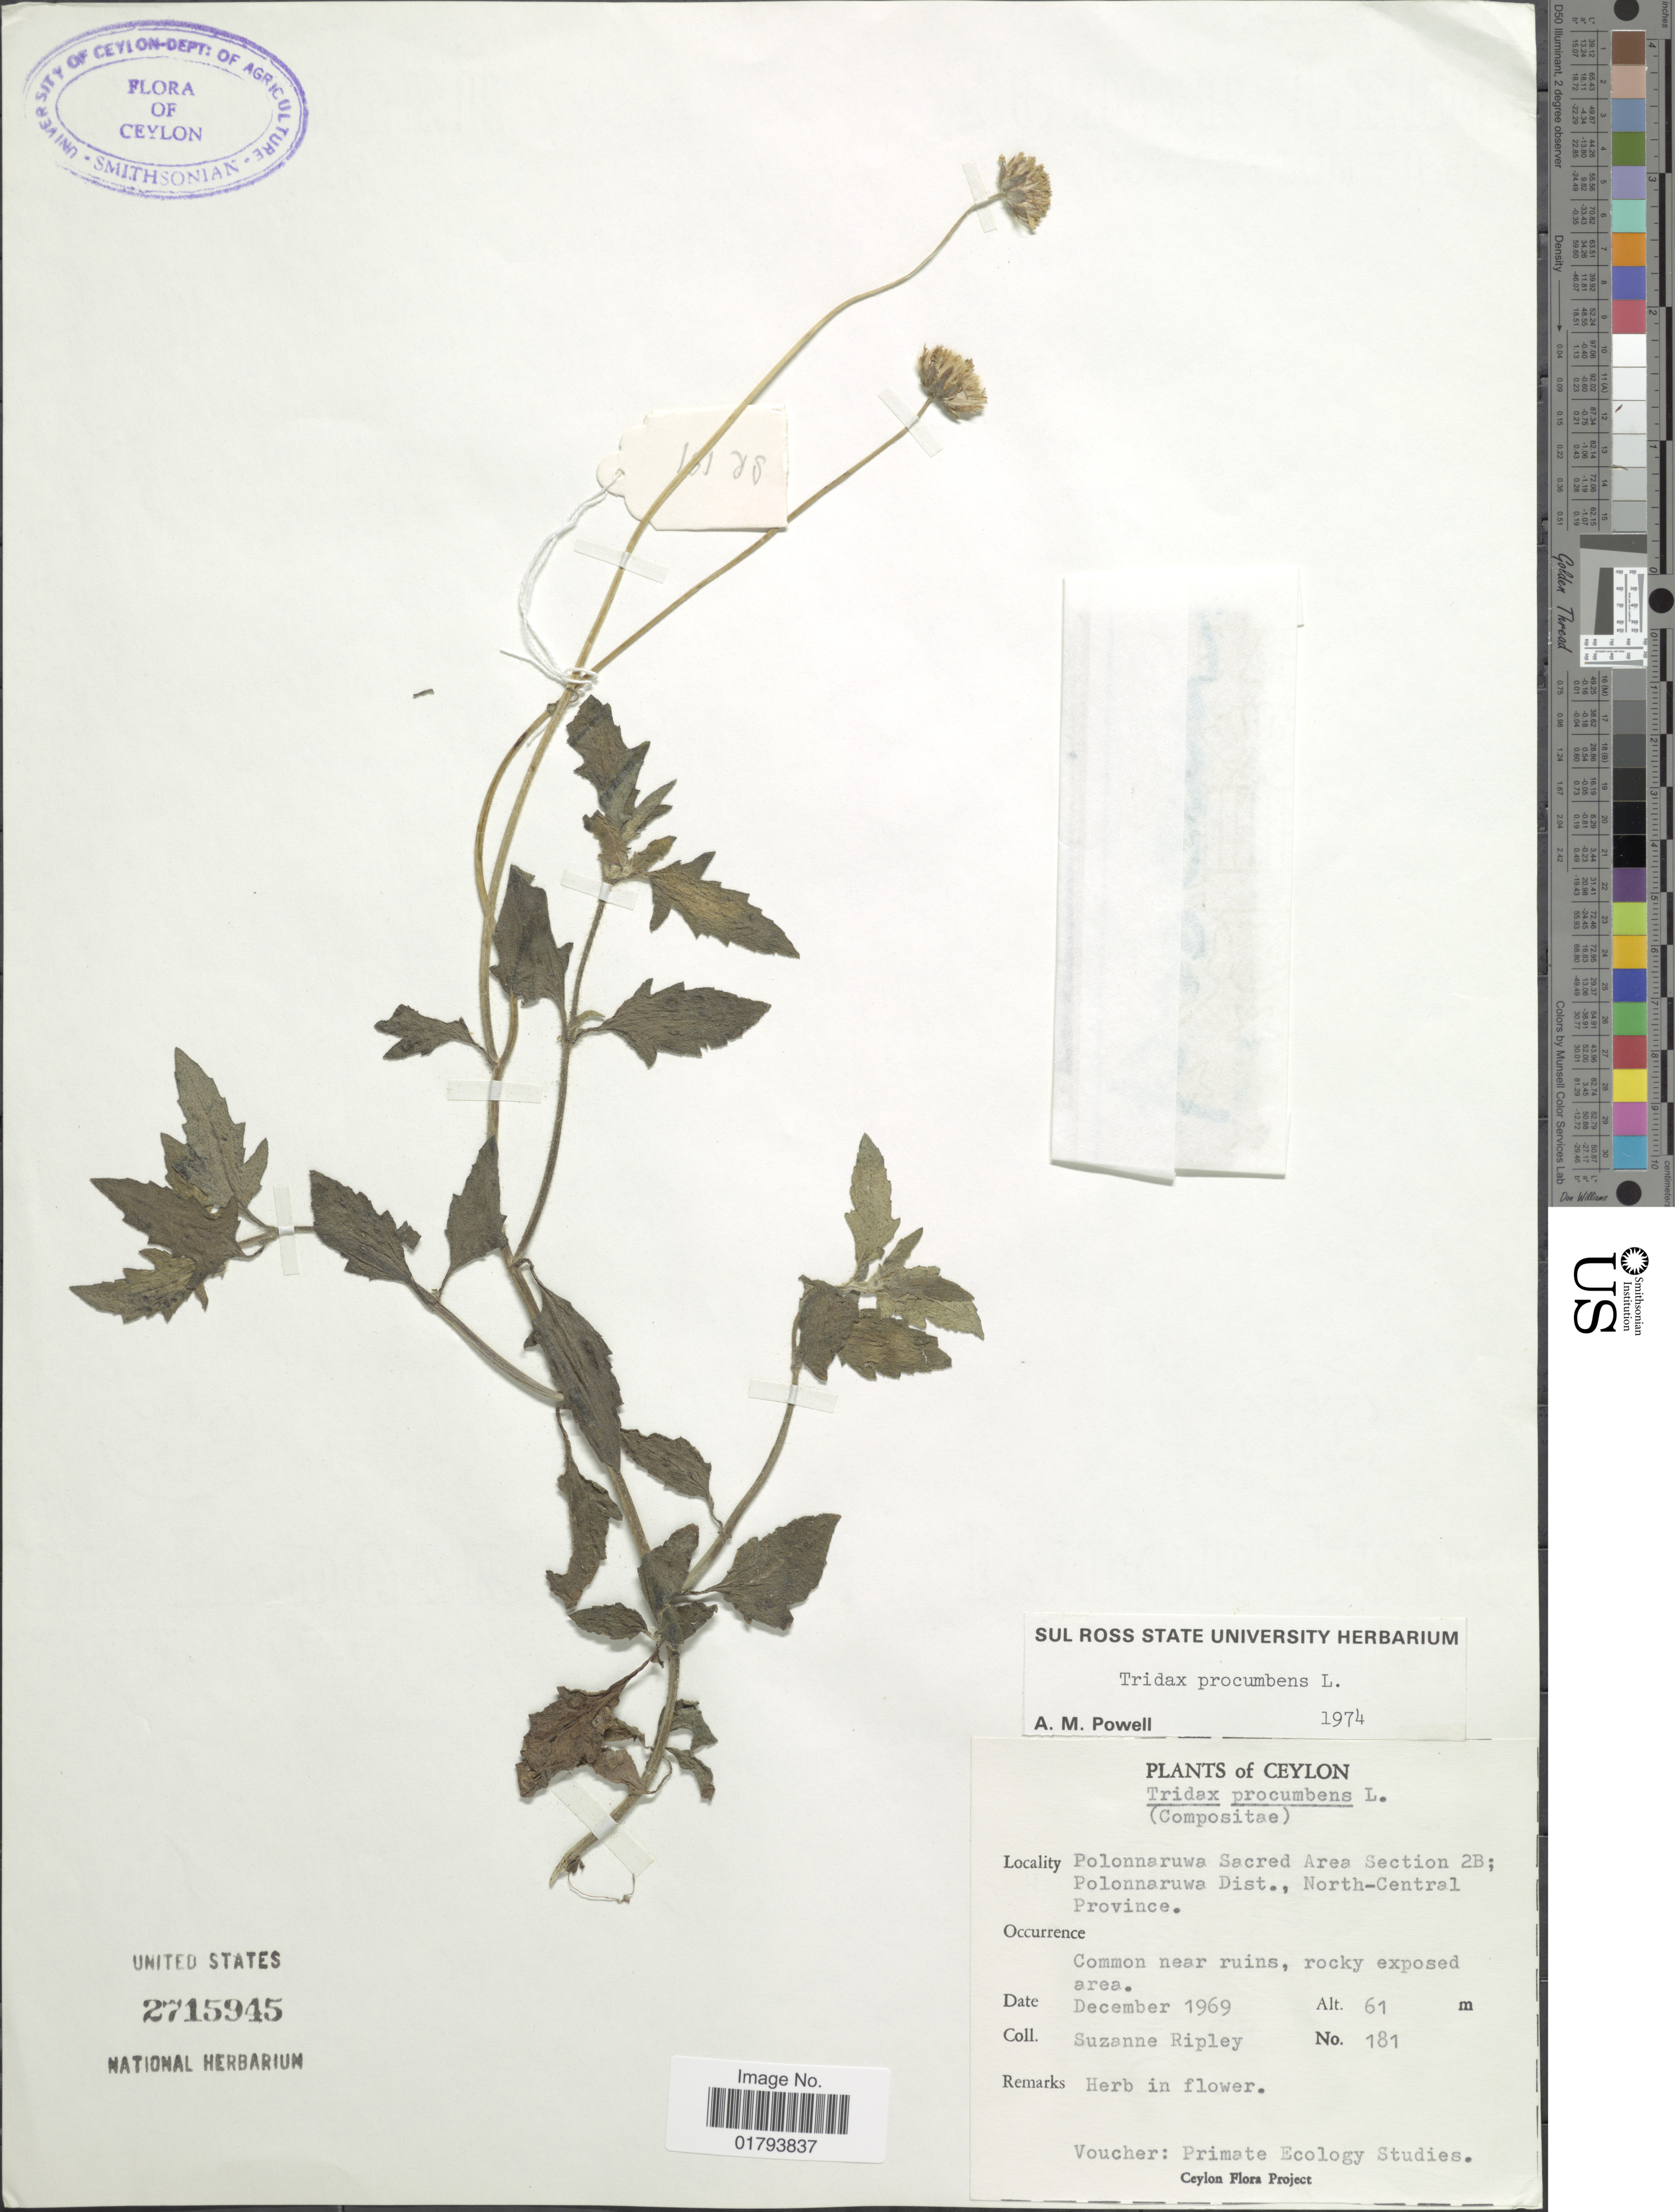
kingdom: Plantae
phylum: Tracheophyta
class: Magnoliopsida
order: Asterales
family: Asteraceae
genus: Tridax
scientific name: Tridax procumbens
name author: L.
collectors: S. Ripley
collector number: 181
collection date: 1969-12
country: Sri Lanka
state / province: North Central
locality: Ceylon, Polonnaruwa Sacred Area Section 2B; Polonnaruwa Dist.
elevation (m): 61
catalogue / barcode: US 2715945